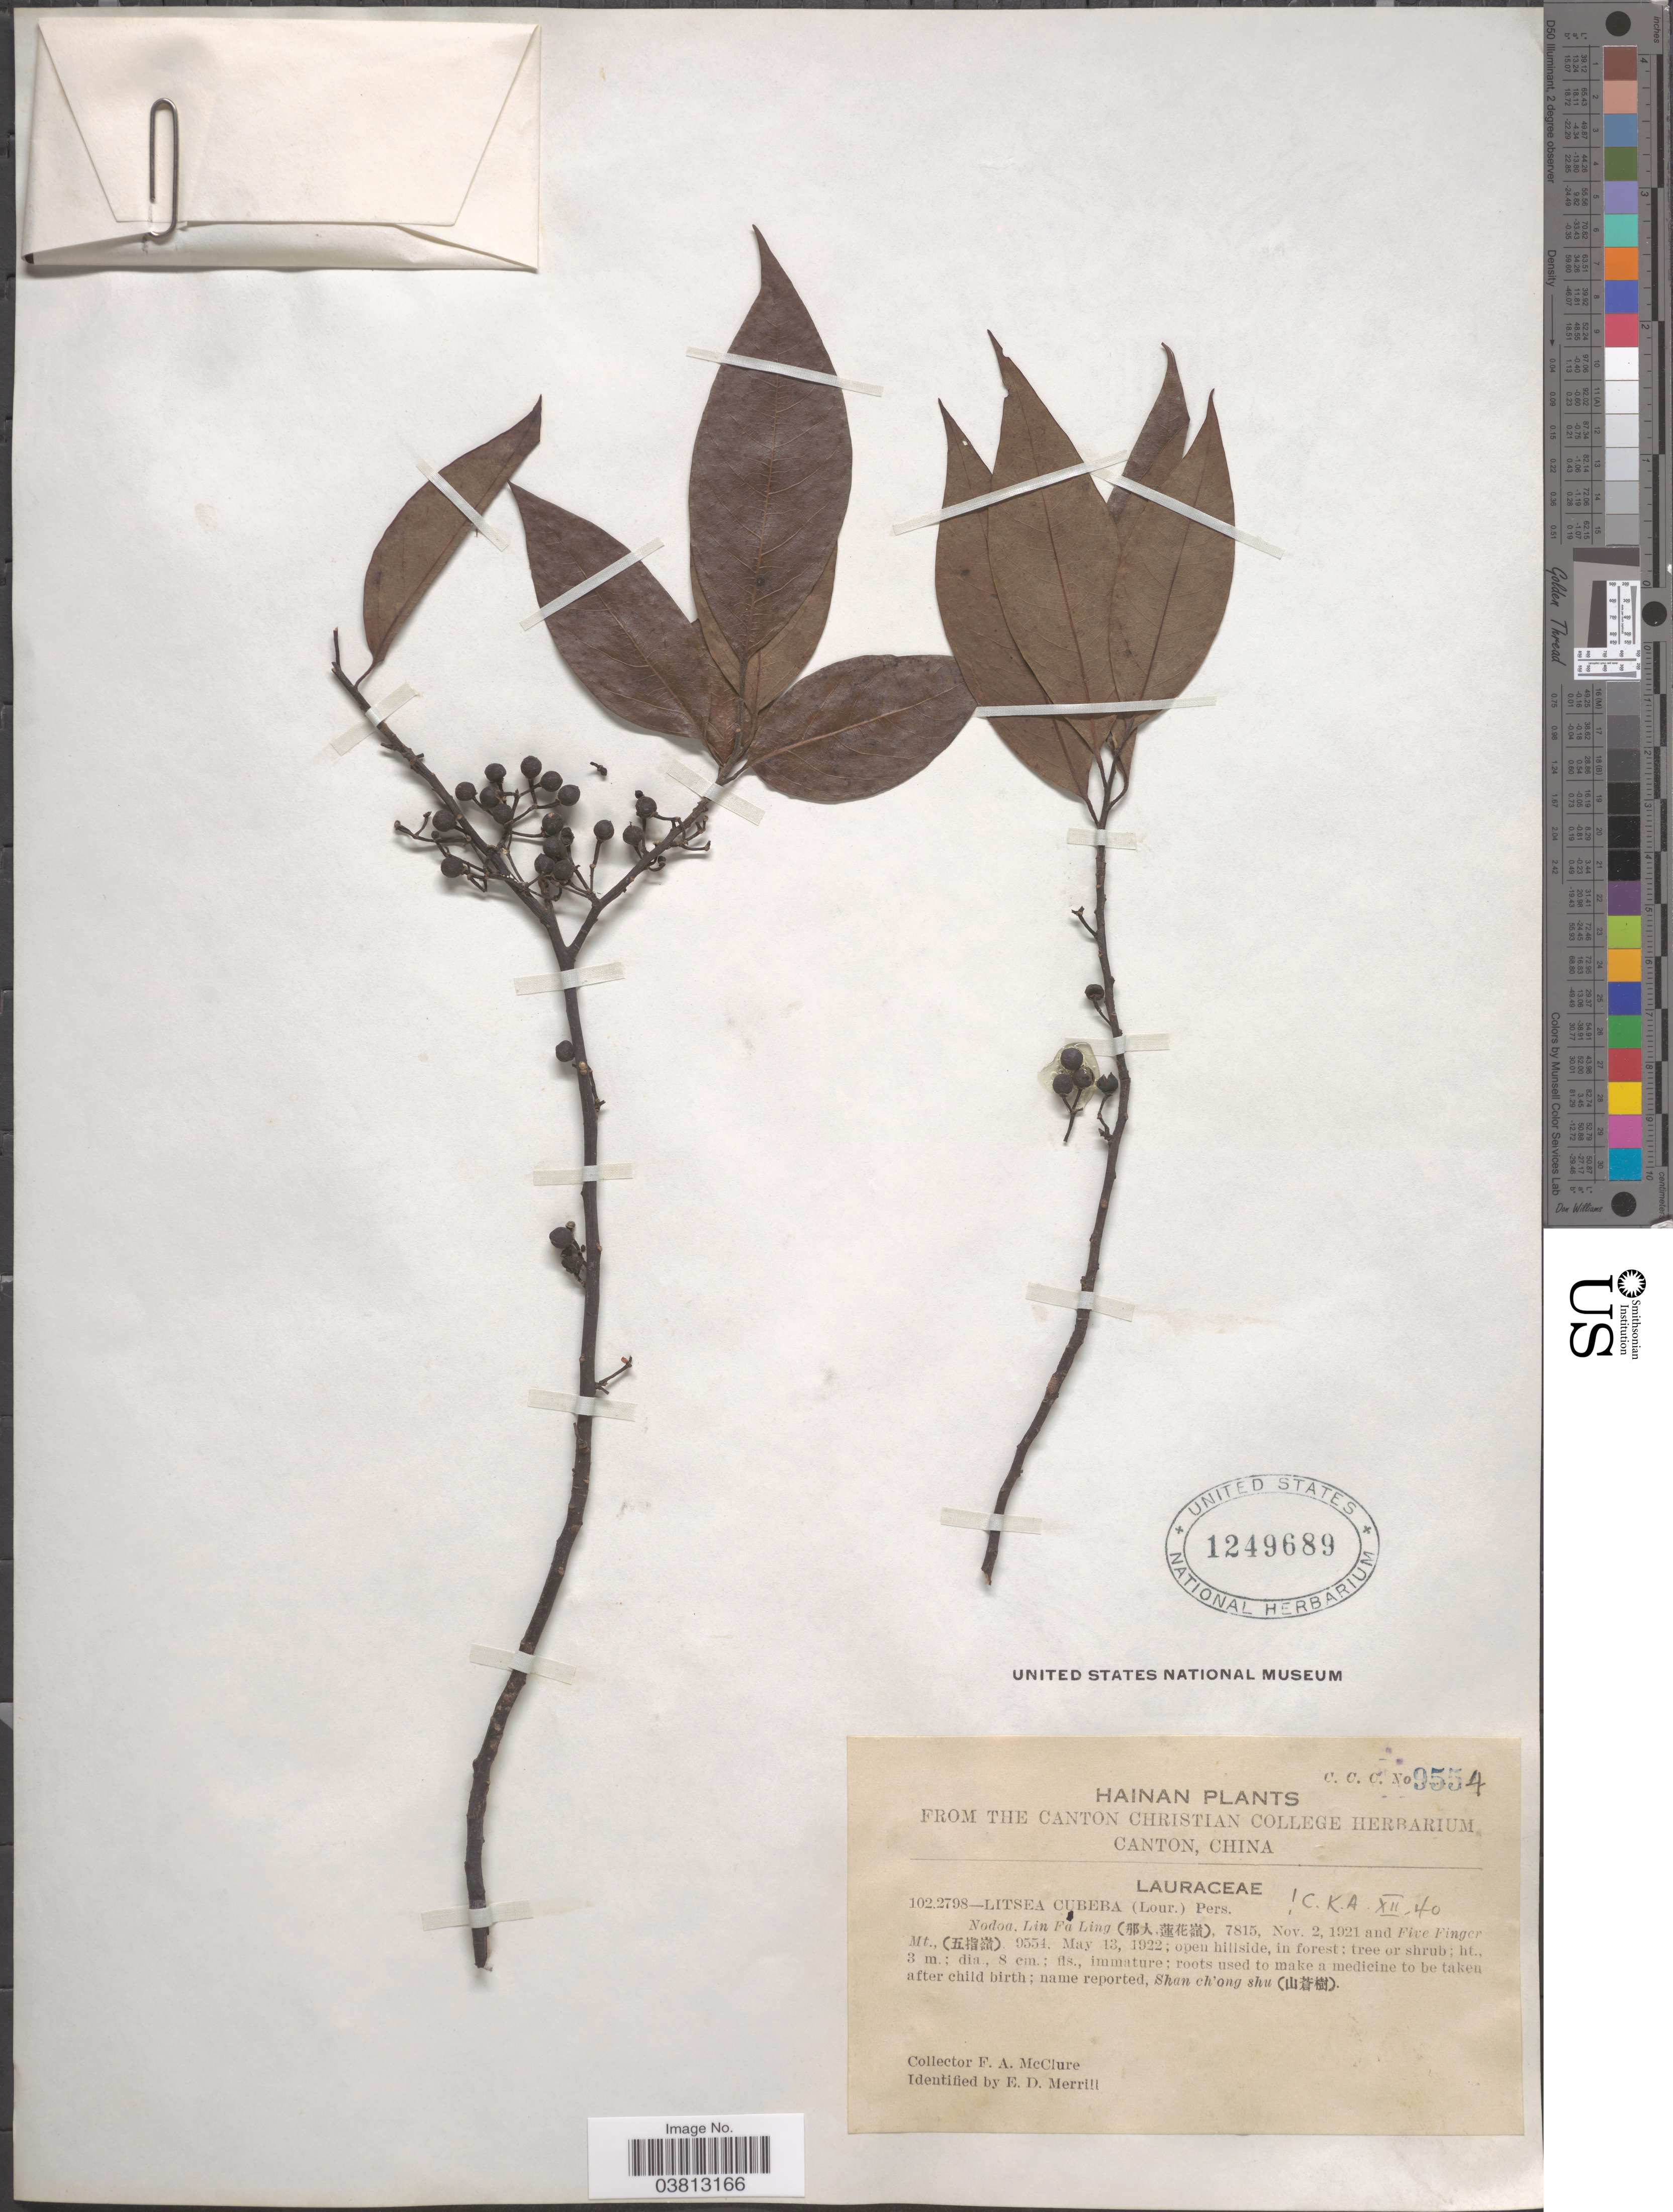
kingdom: Plantae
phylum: Tracheophyta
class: Magnoliopsida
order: Laurales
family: Lauraceae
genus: Litsea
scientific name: Litsea cubeba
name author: (Lour.) Pers.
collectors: F. A. McClure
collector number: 9554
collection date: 1922-05-13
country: China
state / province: Hainan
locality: Five Finger Mt., (X).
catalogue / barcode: US 1249689